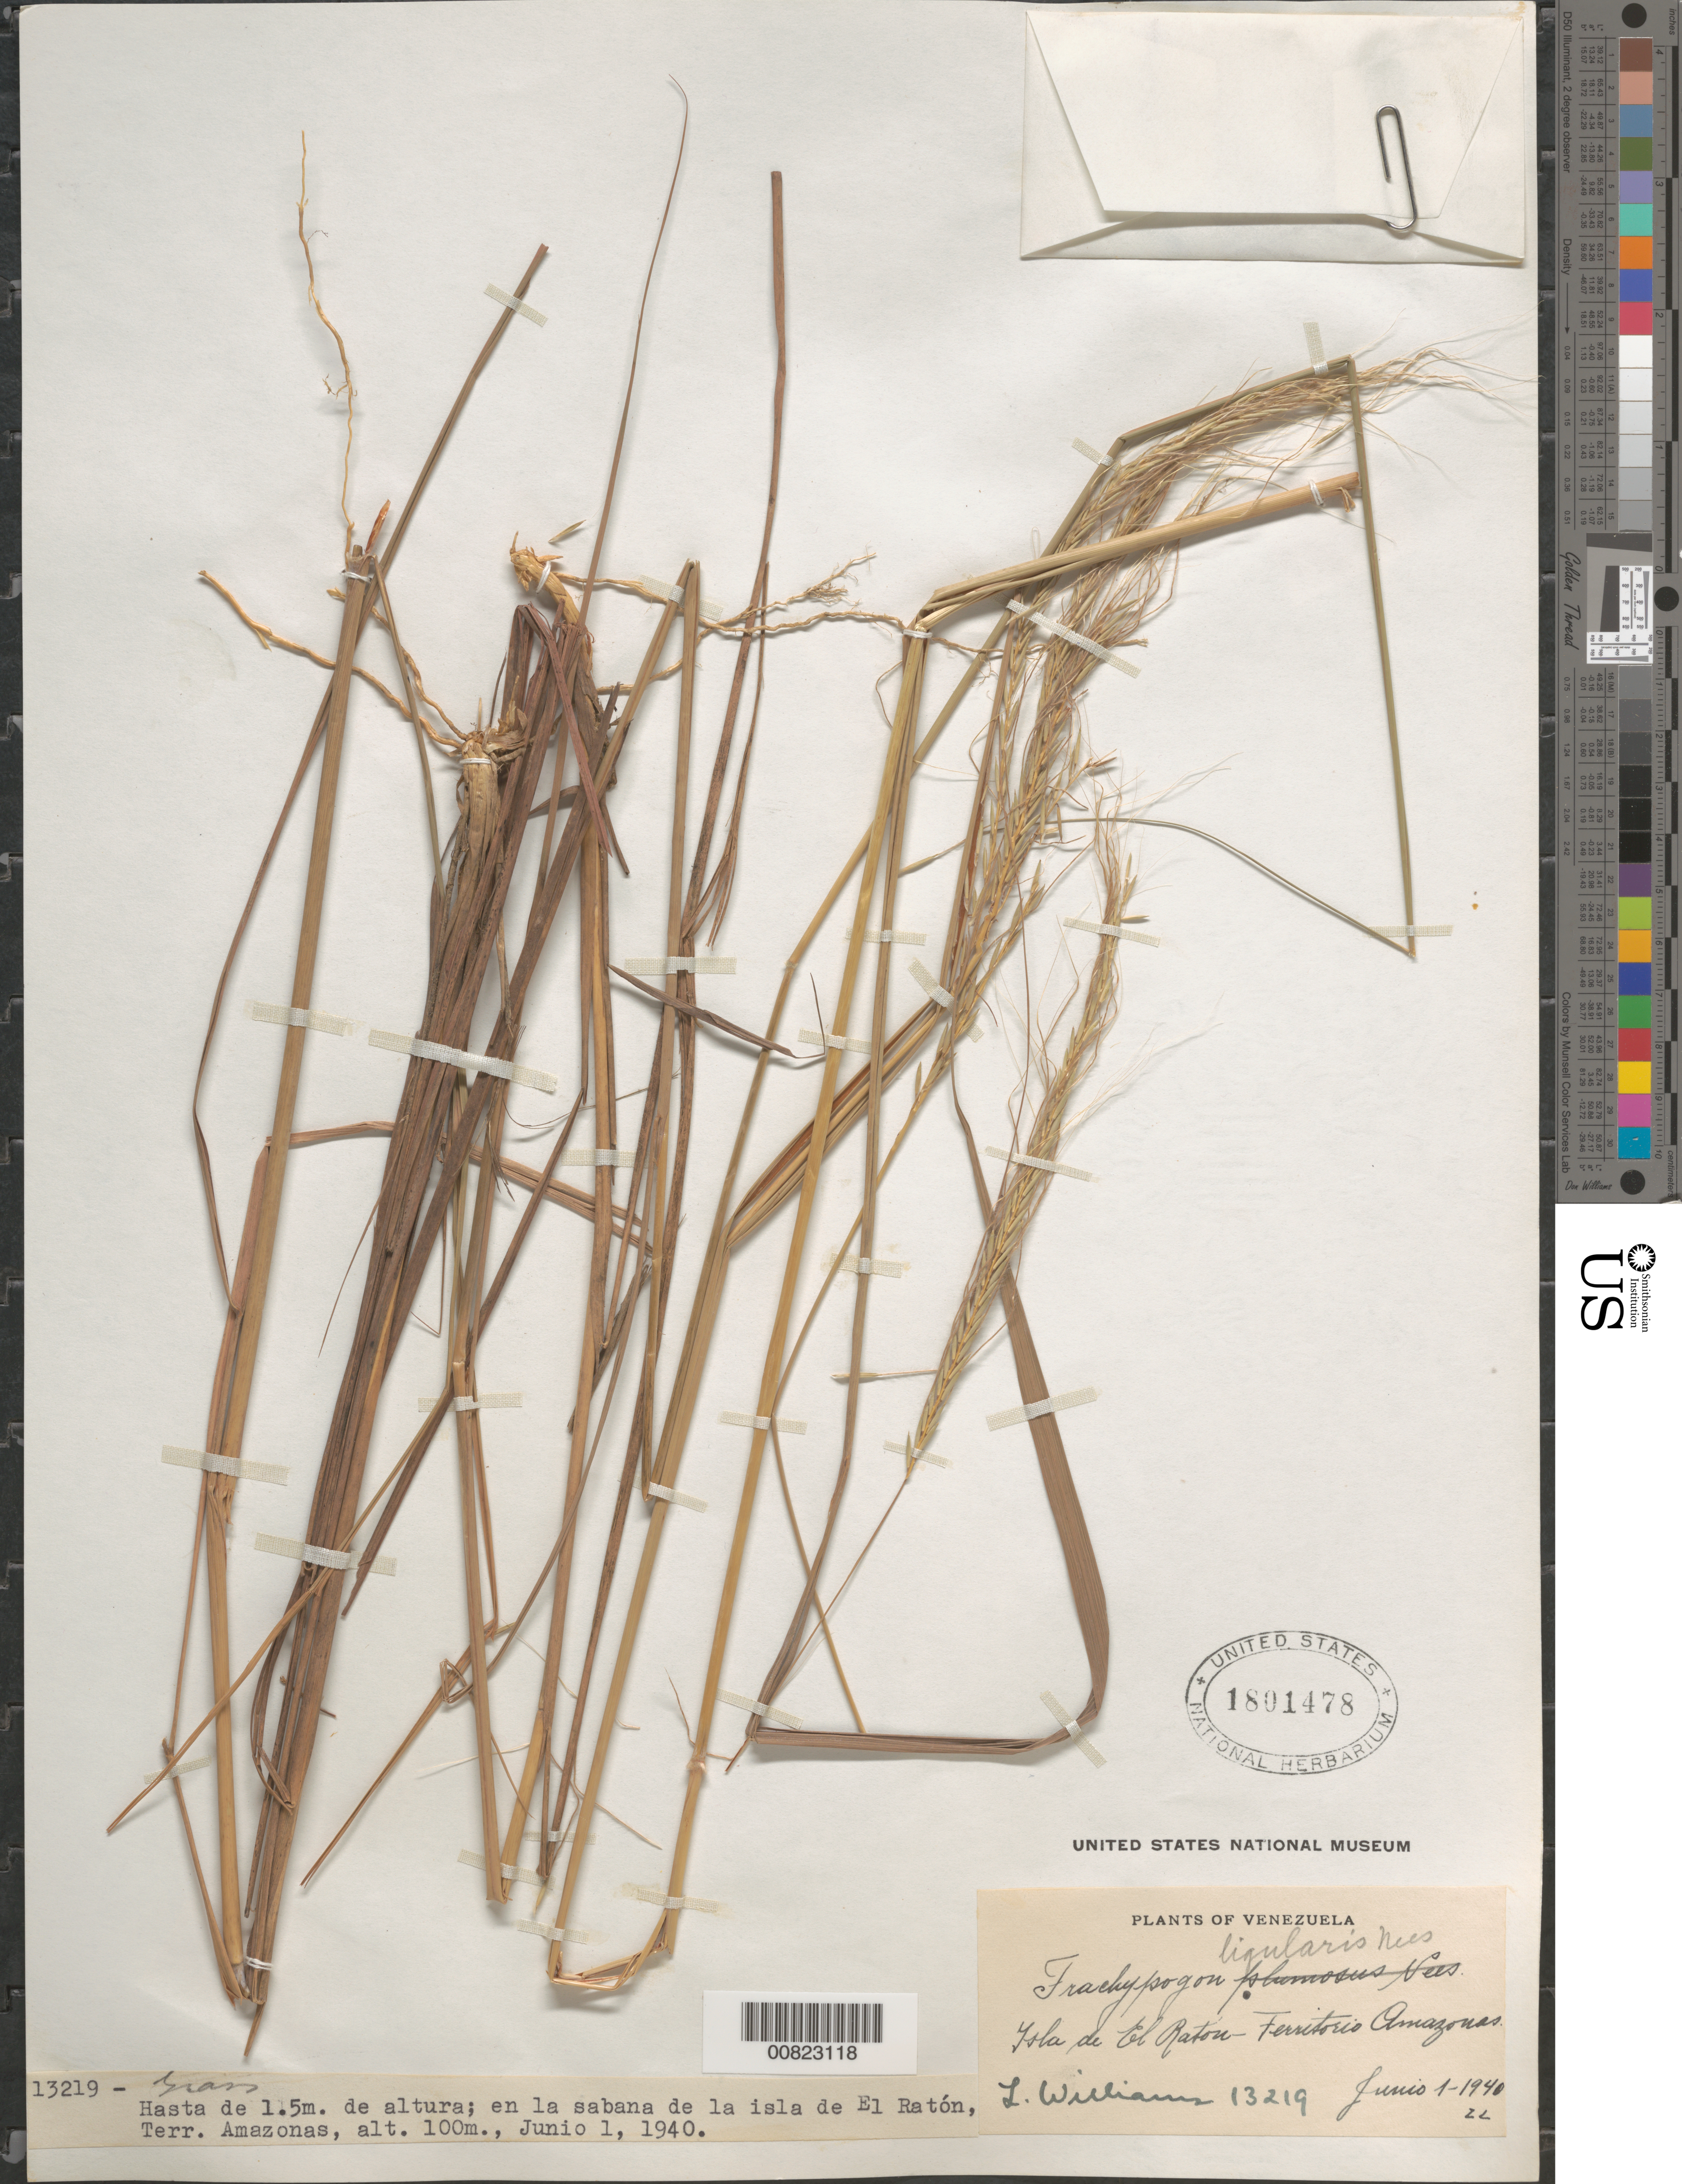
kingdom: Plantae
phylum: Tracheophyta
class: Liliopsida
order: Poales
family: Poaceae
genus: Trachypogon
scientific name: Trachypogon ligularis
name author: Nees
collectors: Ll. Williams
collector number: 13219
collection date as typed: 1-Jun-40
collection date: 1940-06-01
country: Venezuela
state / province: Amazonas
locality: Isla de El Ratón, Alto Orinoco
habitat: Savanna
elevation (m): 100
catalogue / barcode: US 1801478